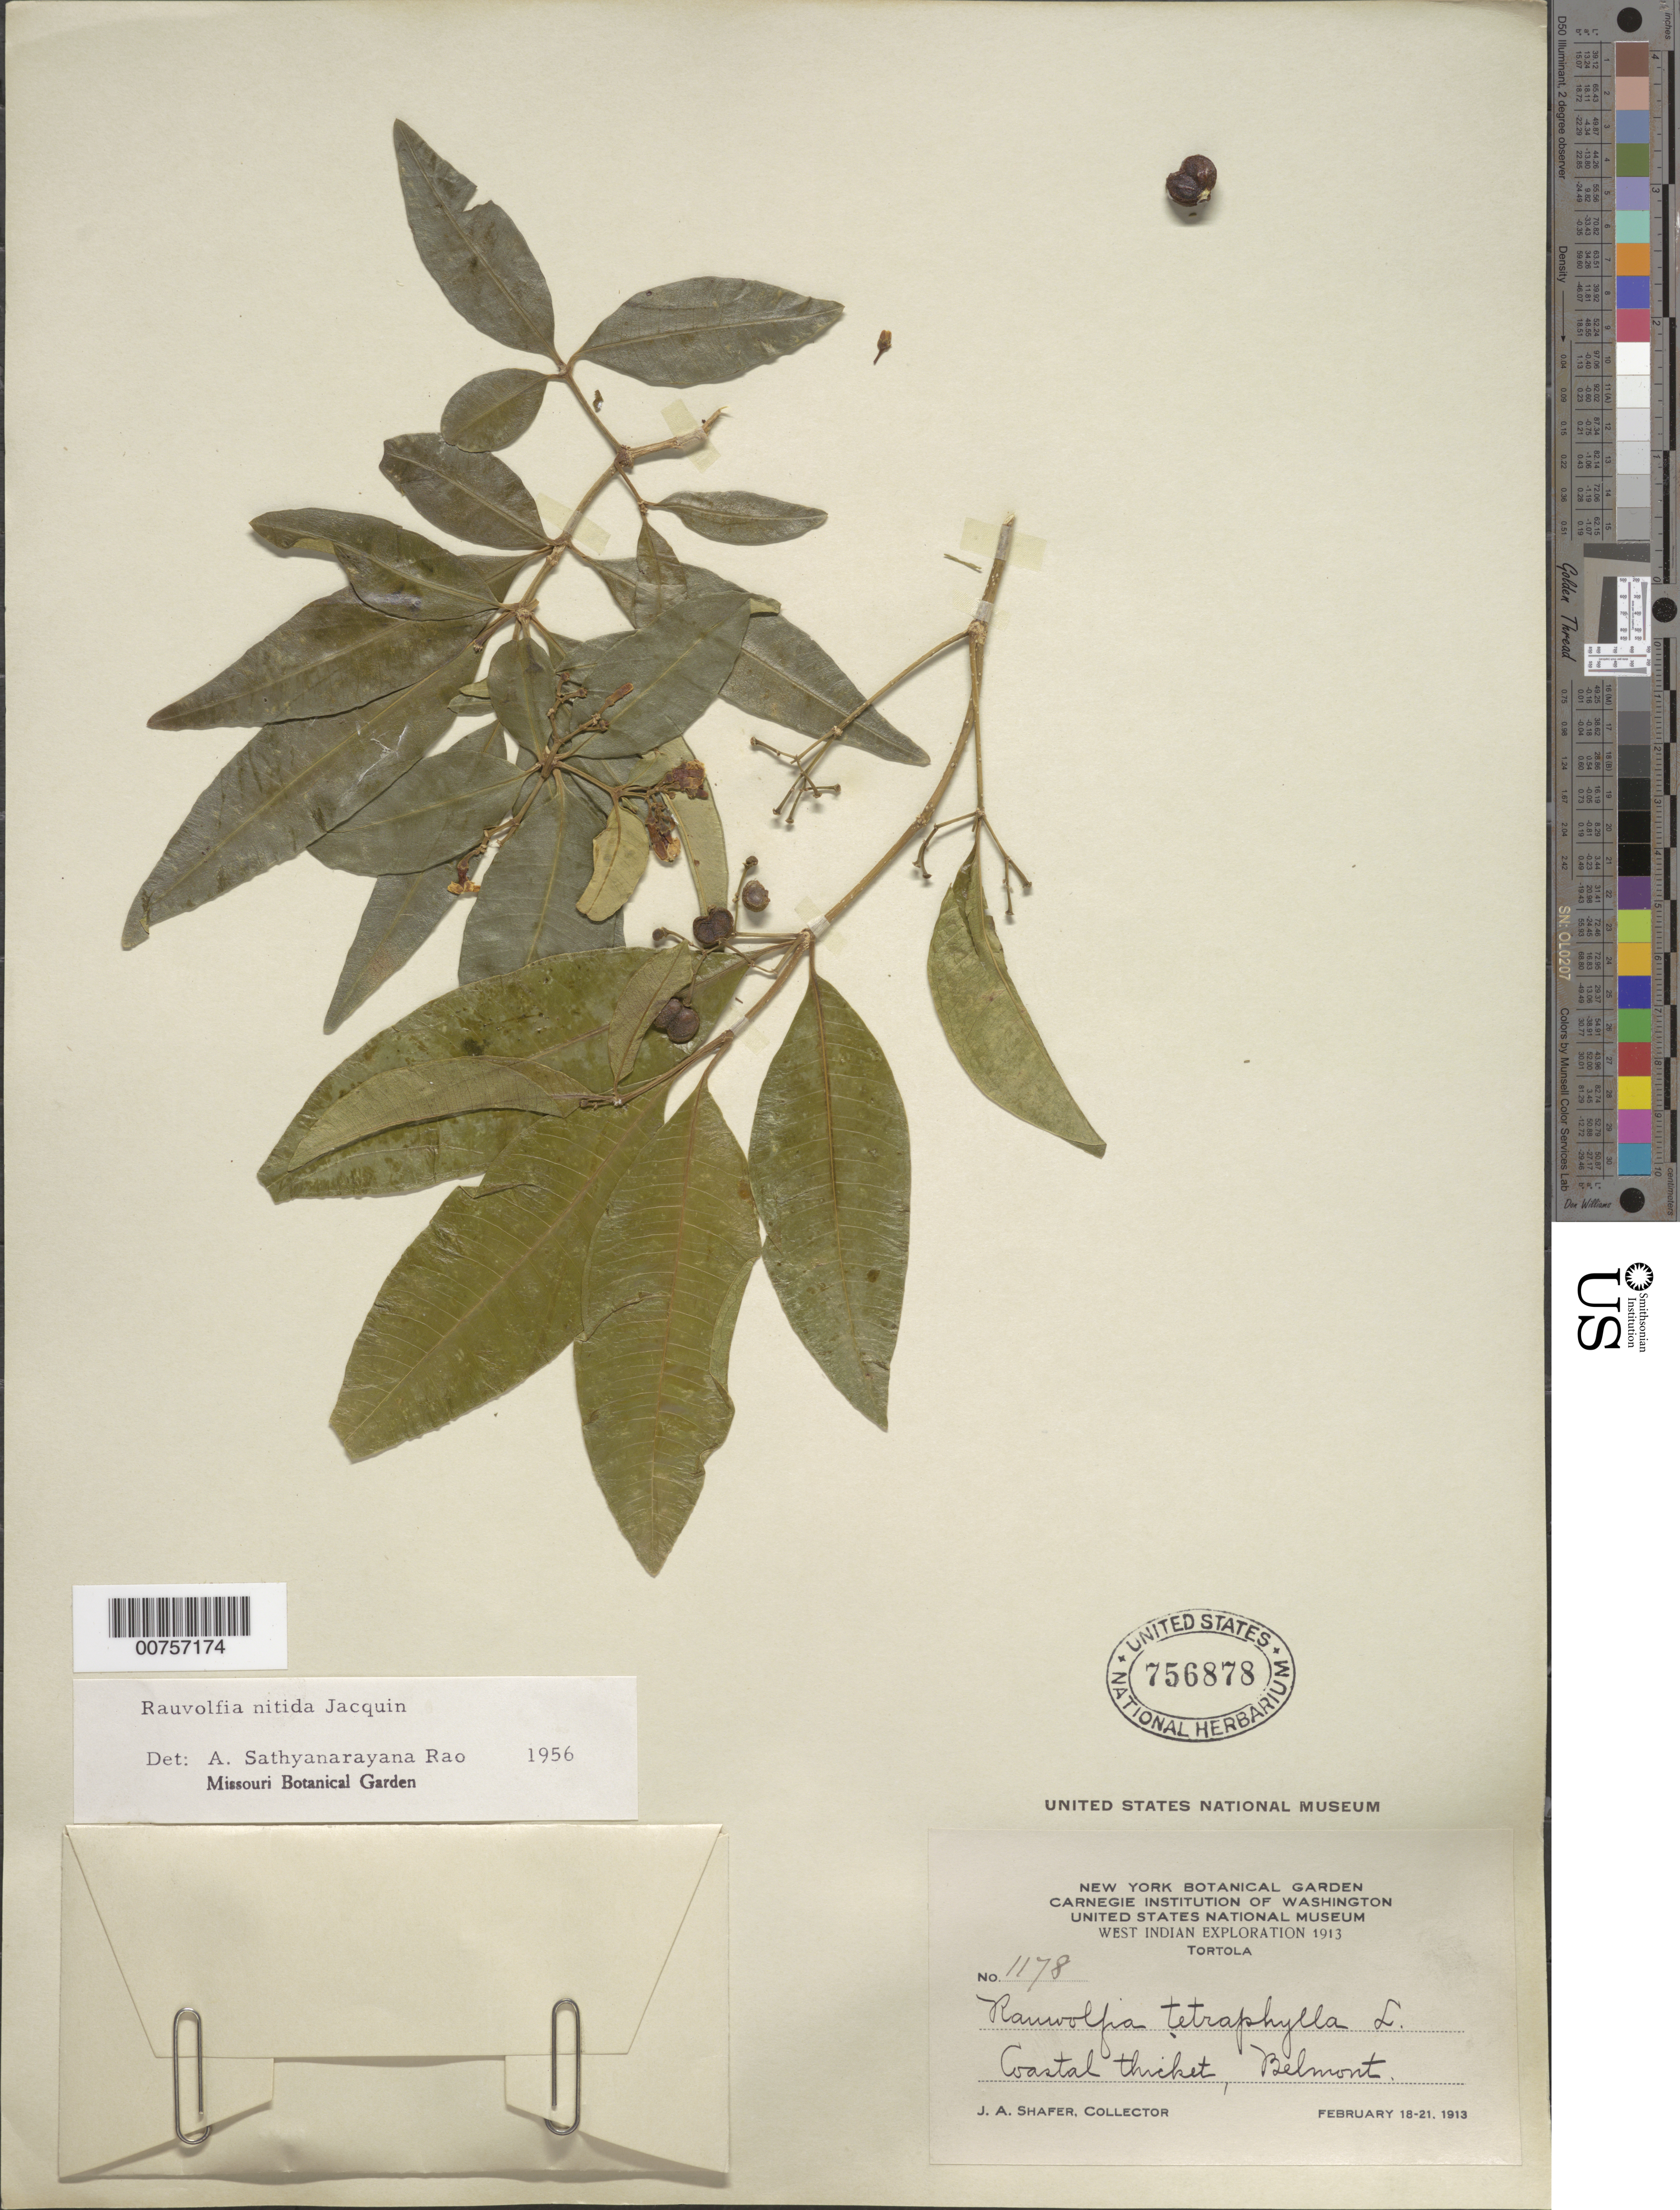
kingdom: Plantae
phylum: Tracheophyta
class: Magnoliopsida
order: Gentianales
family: Apocynaceae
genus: Rauvolfia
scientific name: Rauvolfia nitida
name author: Jacq.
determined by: Rao, A. S.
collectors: J. A. Shafer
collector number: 1178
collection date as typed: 18 Feb 1913 to 21 Feb 1913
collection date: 1913-02-18/1913-02-21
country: British Virgin Islands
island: Tortola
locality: Belmont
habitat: Coastal thicket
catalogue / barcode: US 756878